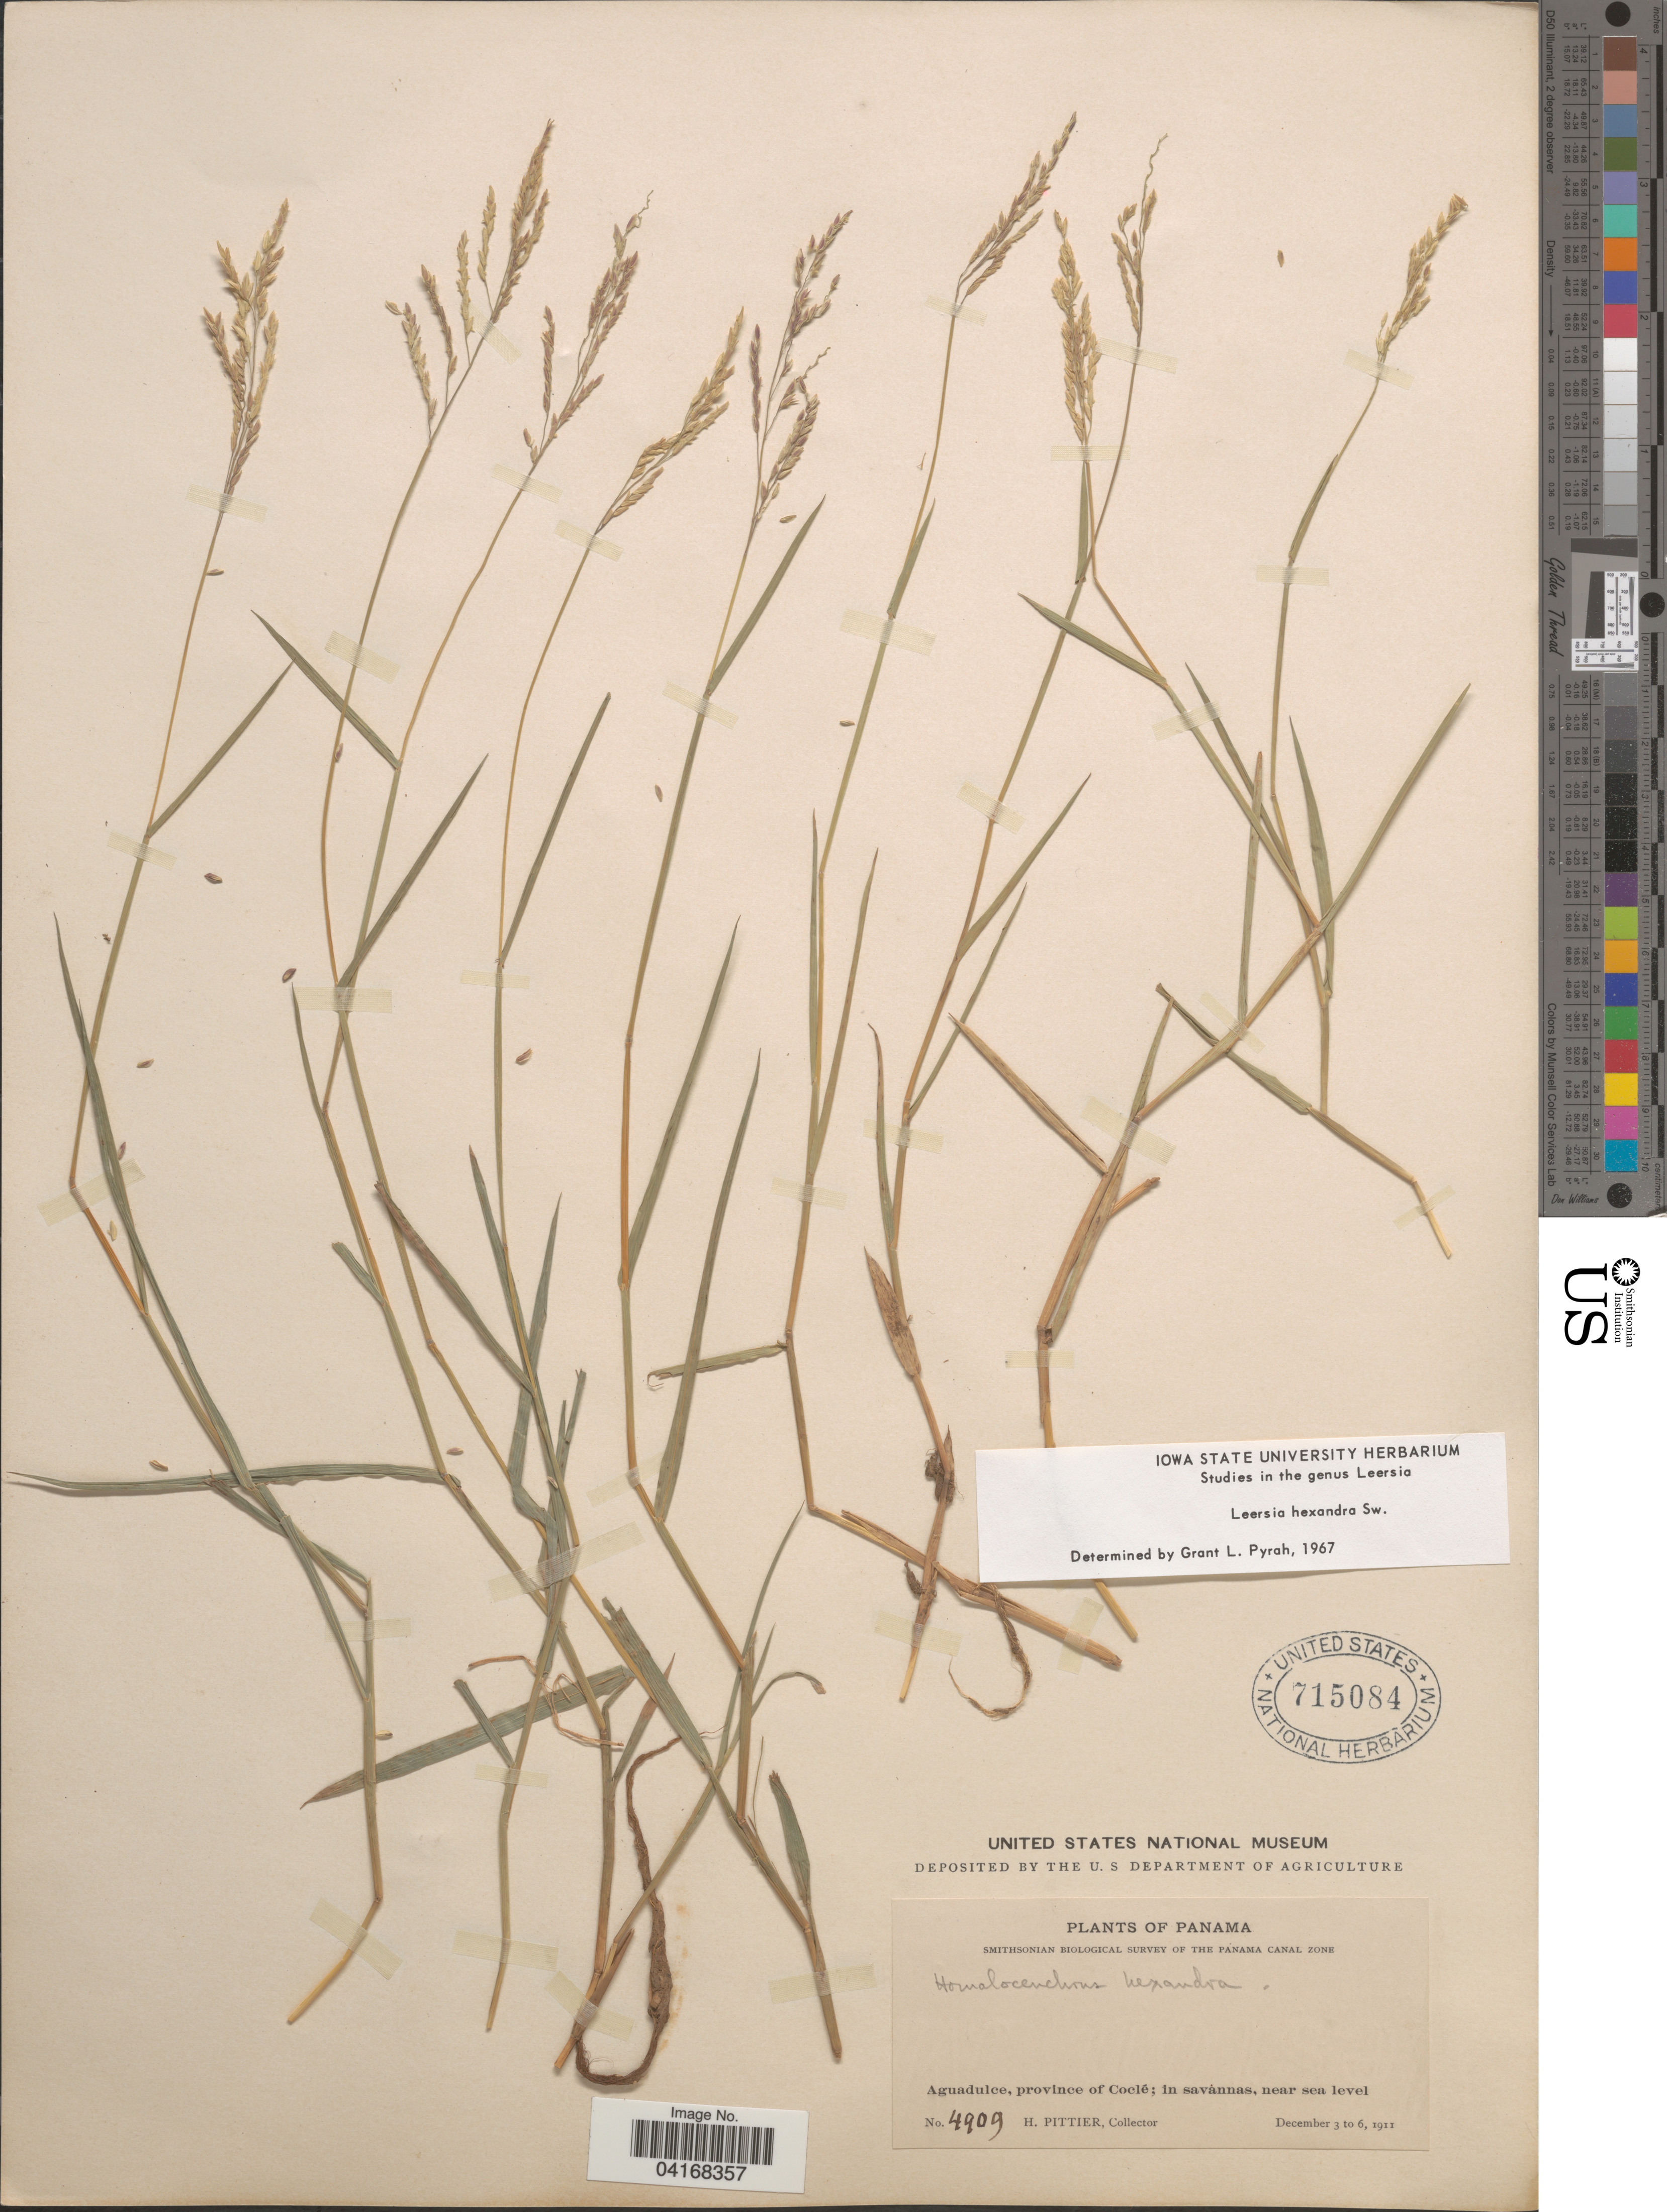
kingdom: Plantae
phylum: Tracheophyta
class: Liliopsida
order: Poales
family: Poaceae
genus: Leersia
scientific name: Leersia hexandra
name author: Sw.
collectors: H. F. Pittier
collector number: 4909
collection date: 1911-12-03/1911-12-06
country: Panama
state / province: Cocle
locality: Smithsonian Biological Survey of The Panama Canal Zone. Aguadulce.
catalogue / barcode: US 715084